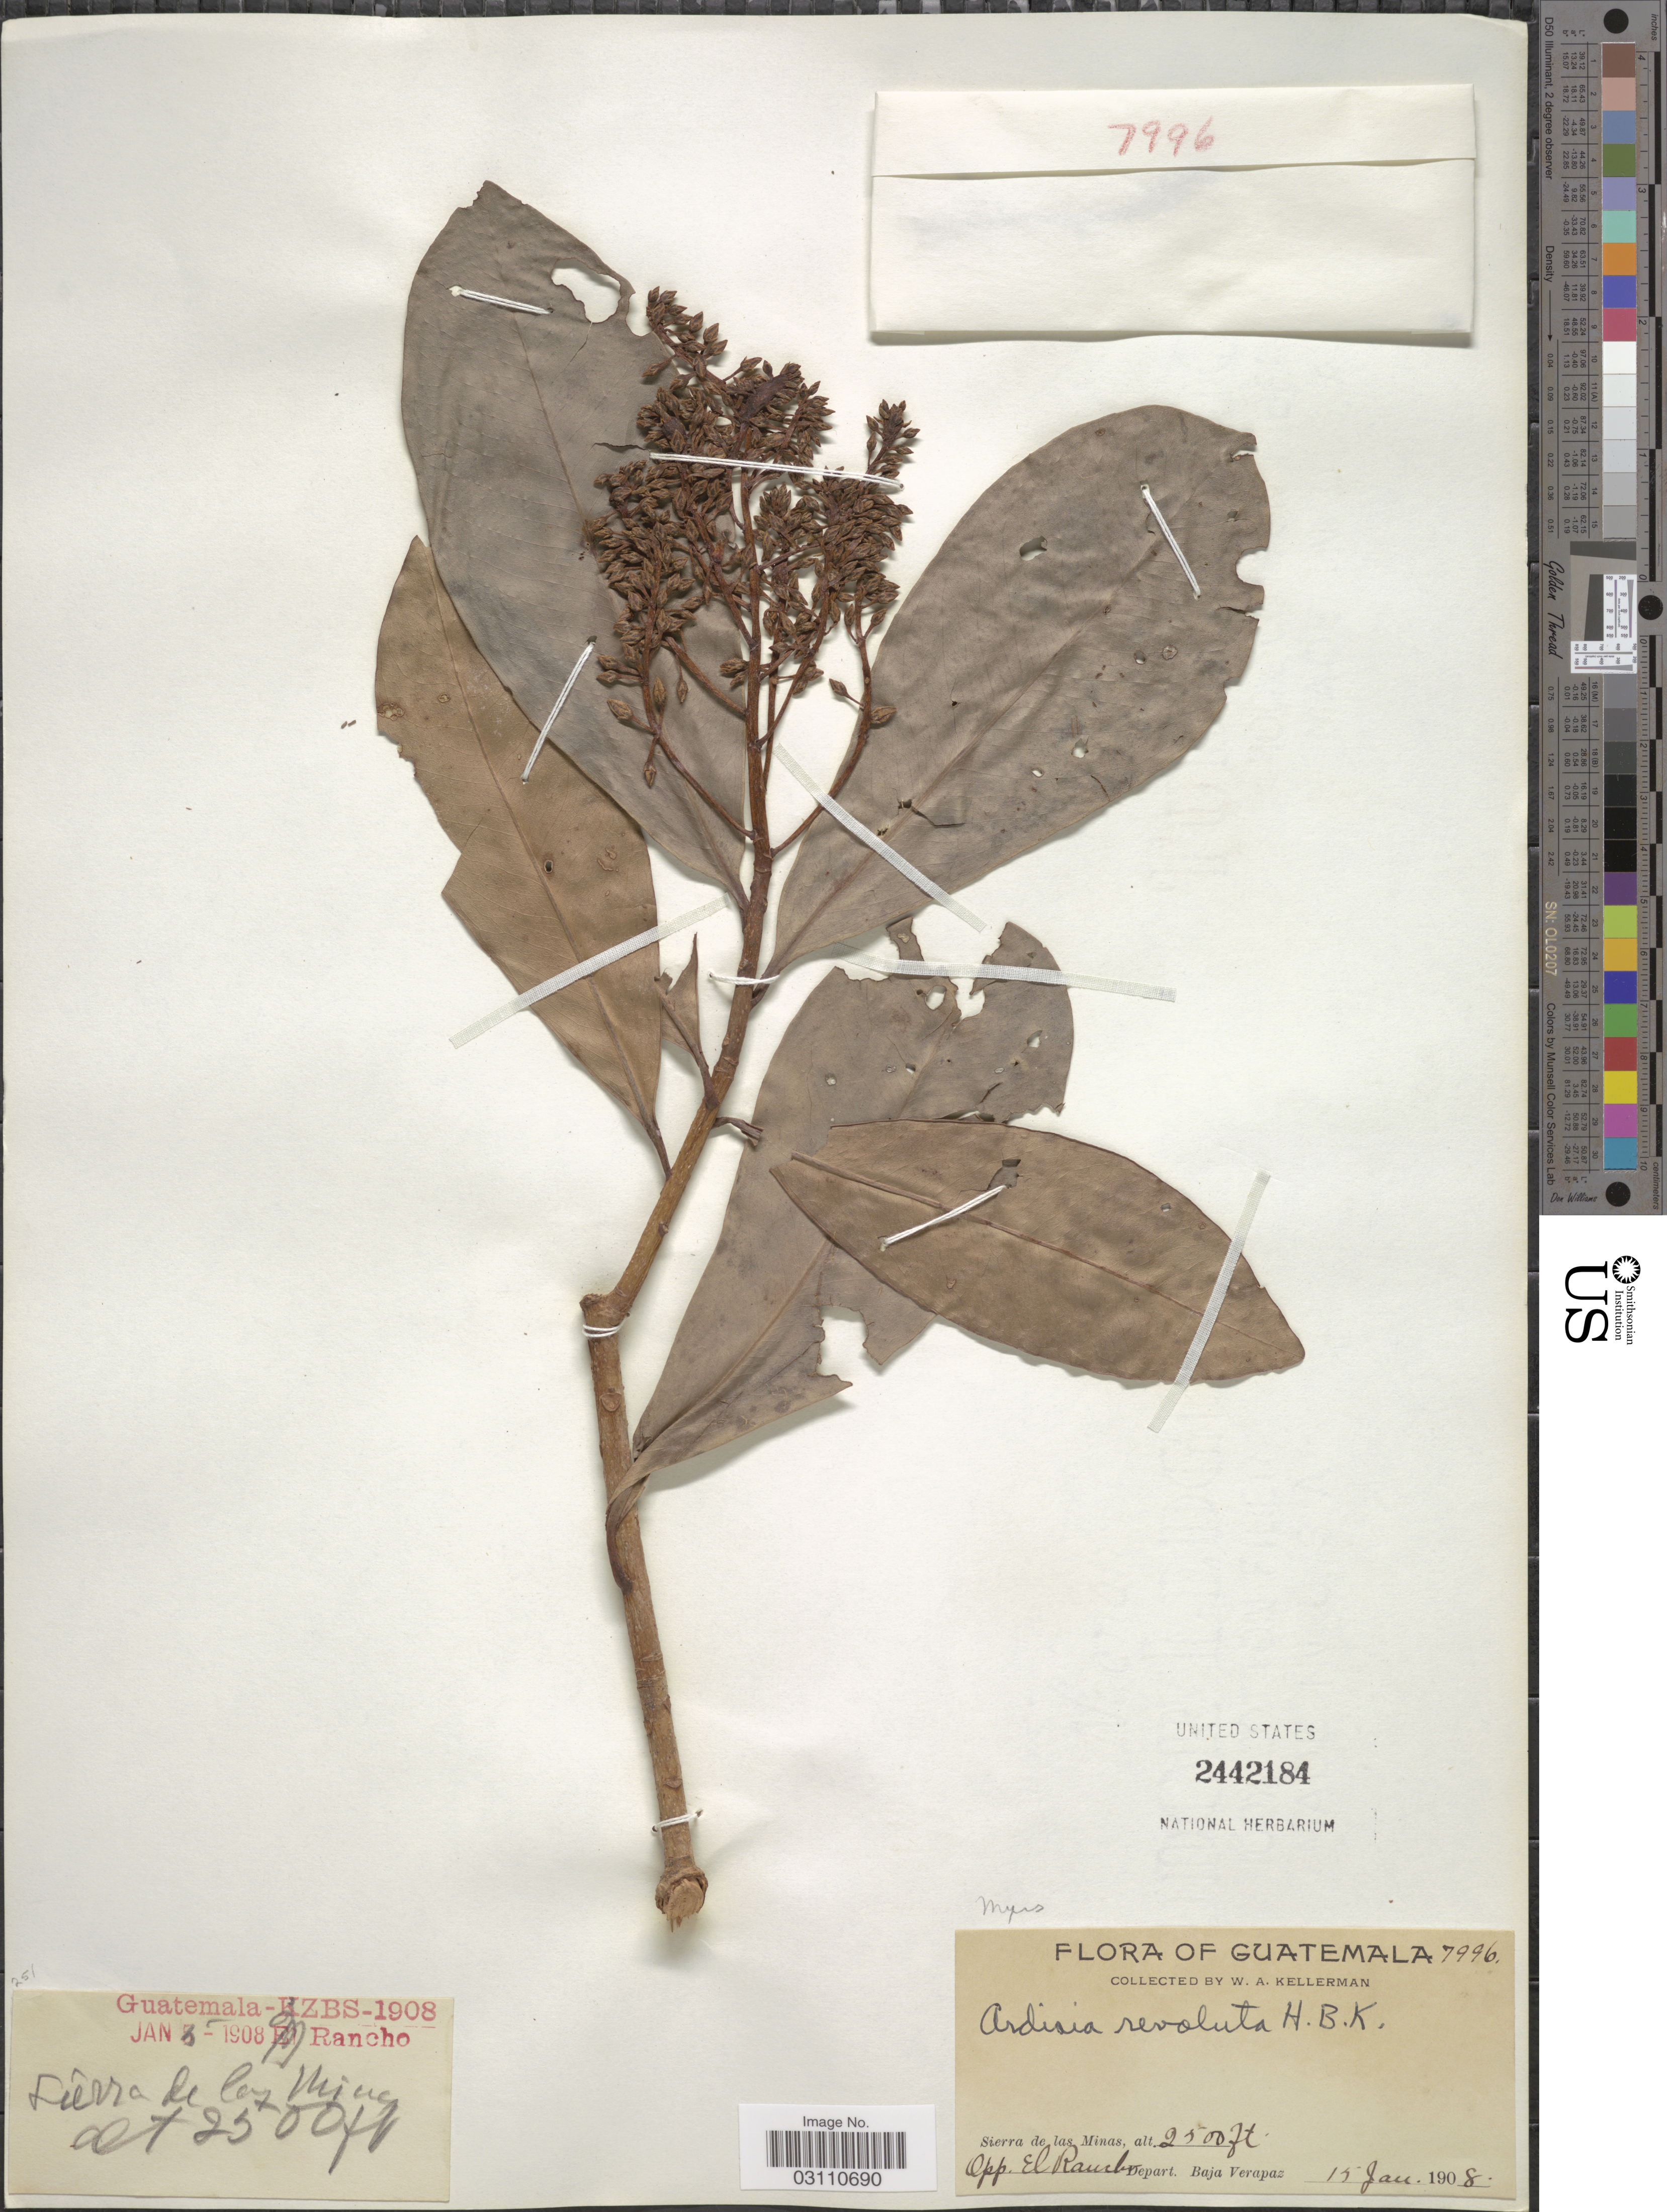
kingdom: Plantae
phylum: Tracheophyta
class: Magnoliopsida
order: Ericales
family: Primulaceae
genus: Ardisia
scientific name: Ardisia revoluta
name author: Kunth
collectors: W. Kellerman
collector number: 7996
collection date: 1908-01-15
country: Guatemala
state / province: Baja Verapaz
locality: Sierra de las Minas. Opp. El Rancho, Depart. Baja Verapaz.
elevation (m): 762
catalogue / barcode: US 2442184